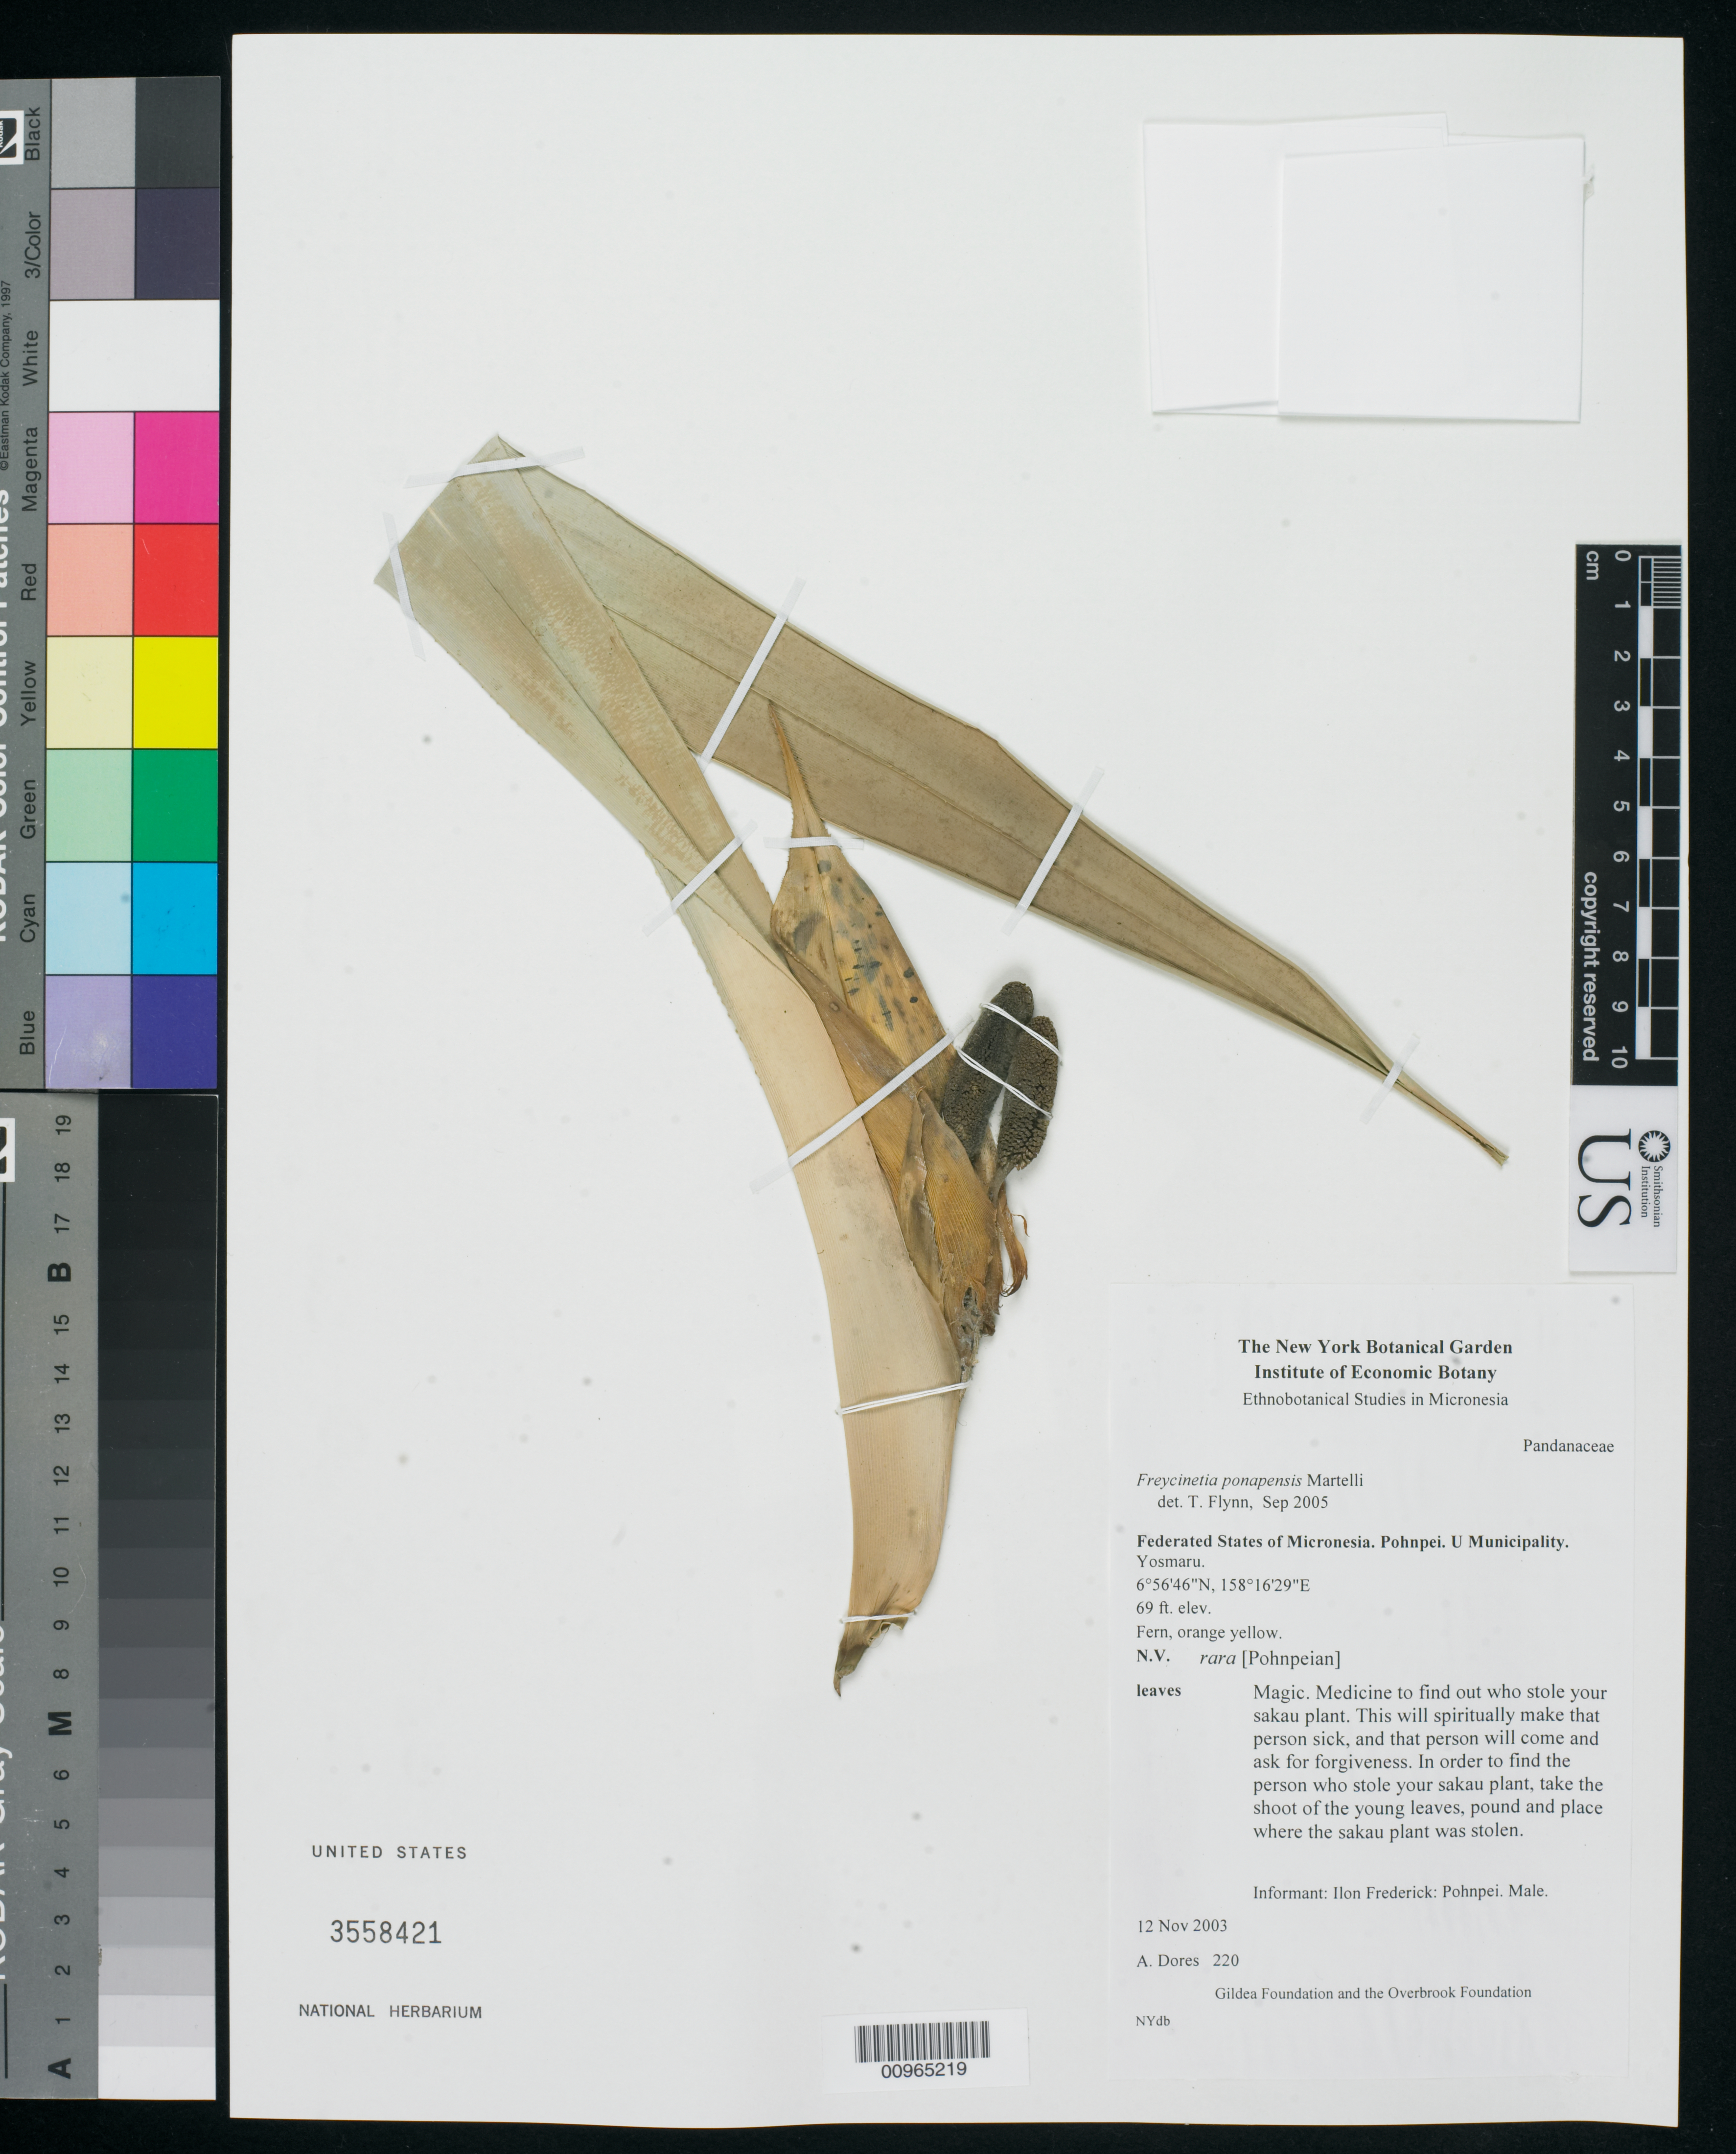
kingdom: Plantae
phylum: Tracheophyta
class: Liliopsida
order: Pandanales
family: Pandanaceae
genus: Freycinetia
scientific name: Freycinetia ponapensis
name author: Martelli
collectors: A. Dores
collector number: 220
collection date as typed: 12 Nov 2003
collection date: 2003-11-12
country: Micronesia, Federated States of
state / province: Pohnpei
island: Pohnpei [Ponape]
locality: Yosmaru, U Muncipality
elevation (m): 21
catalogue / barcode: US 3558421